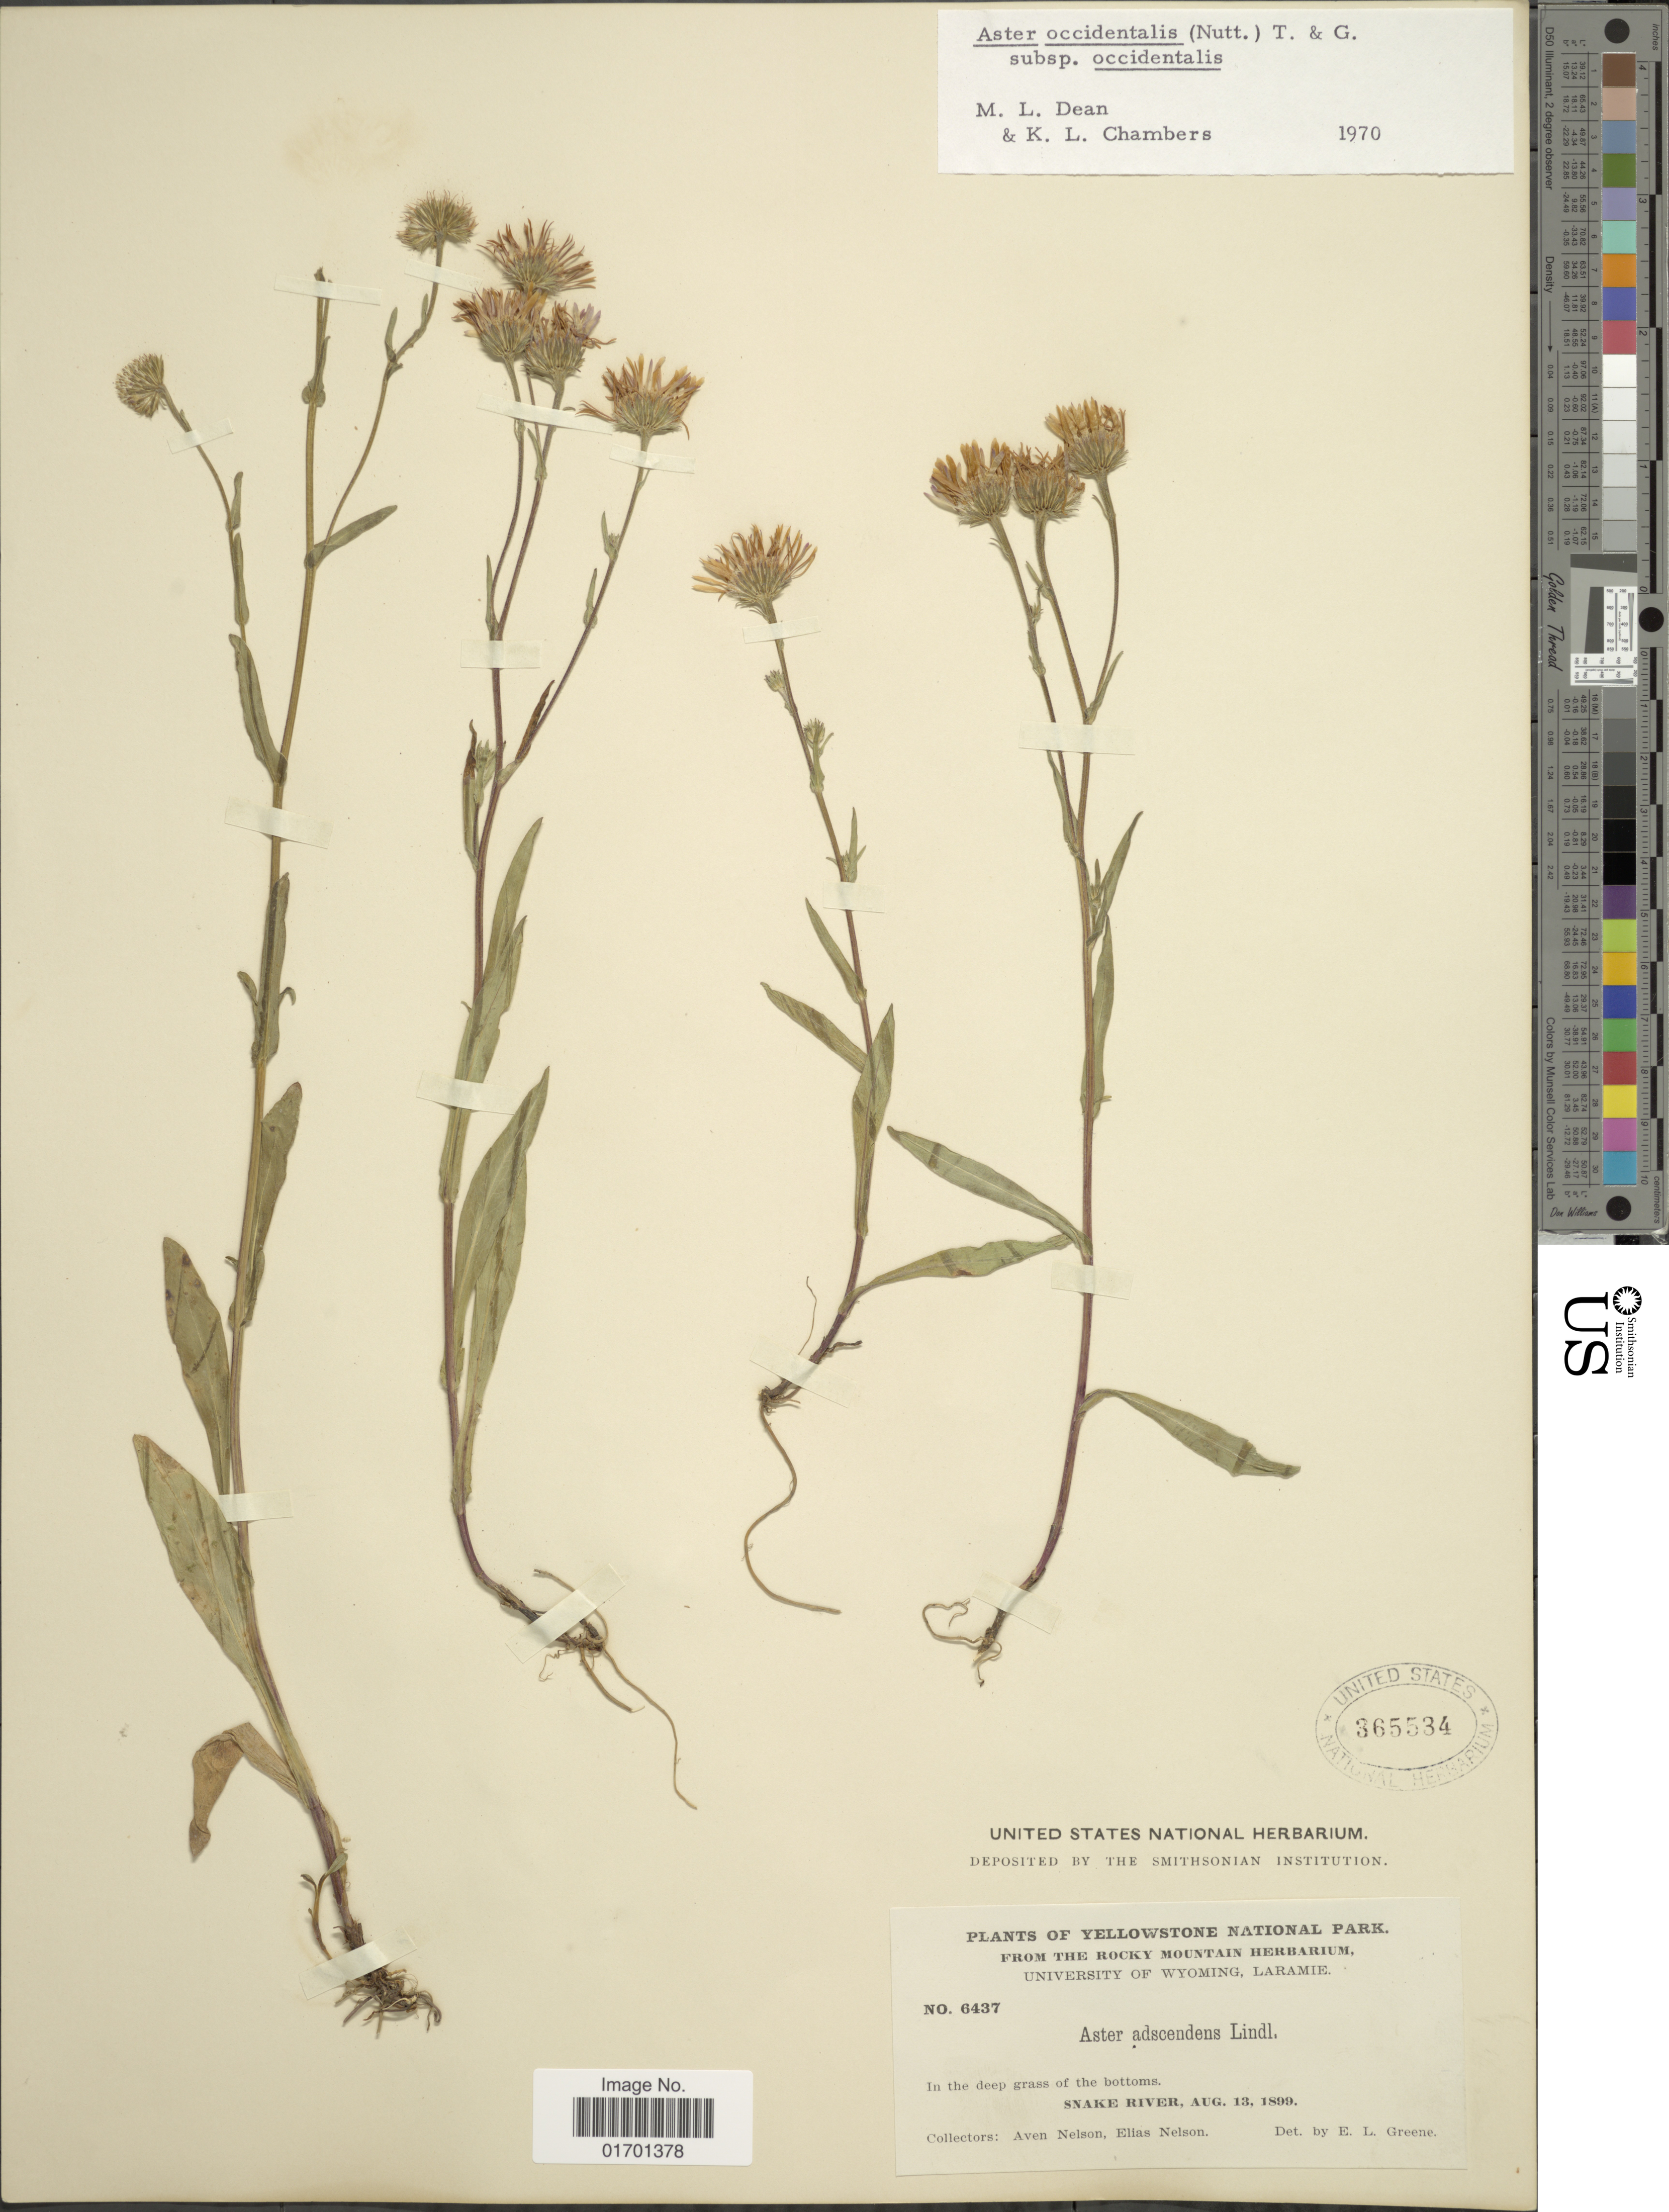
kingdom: Plantae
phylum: Tracheophyta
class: Magnoliopsida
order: Asterales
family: Asteraceae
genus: Symphyotrichum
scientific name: Symphyotrichum spathulatum var. spathulatum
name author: (Lindl.) G.L. Nesom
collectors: A. Nelson & E. Nelson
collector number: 6437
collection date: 1899-08-13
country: United States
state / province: Wyoming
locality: Yellowstone National Park, In the deep grass of the bottoms, Snake River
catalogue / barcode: US 365534